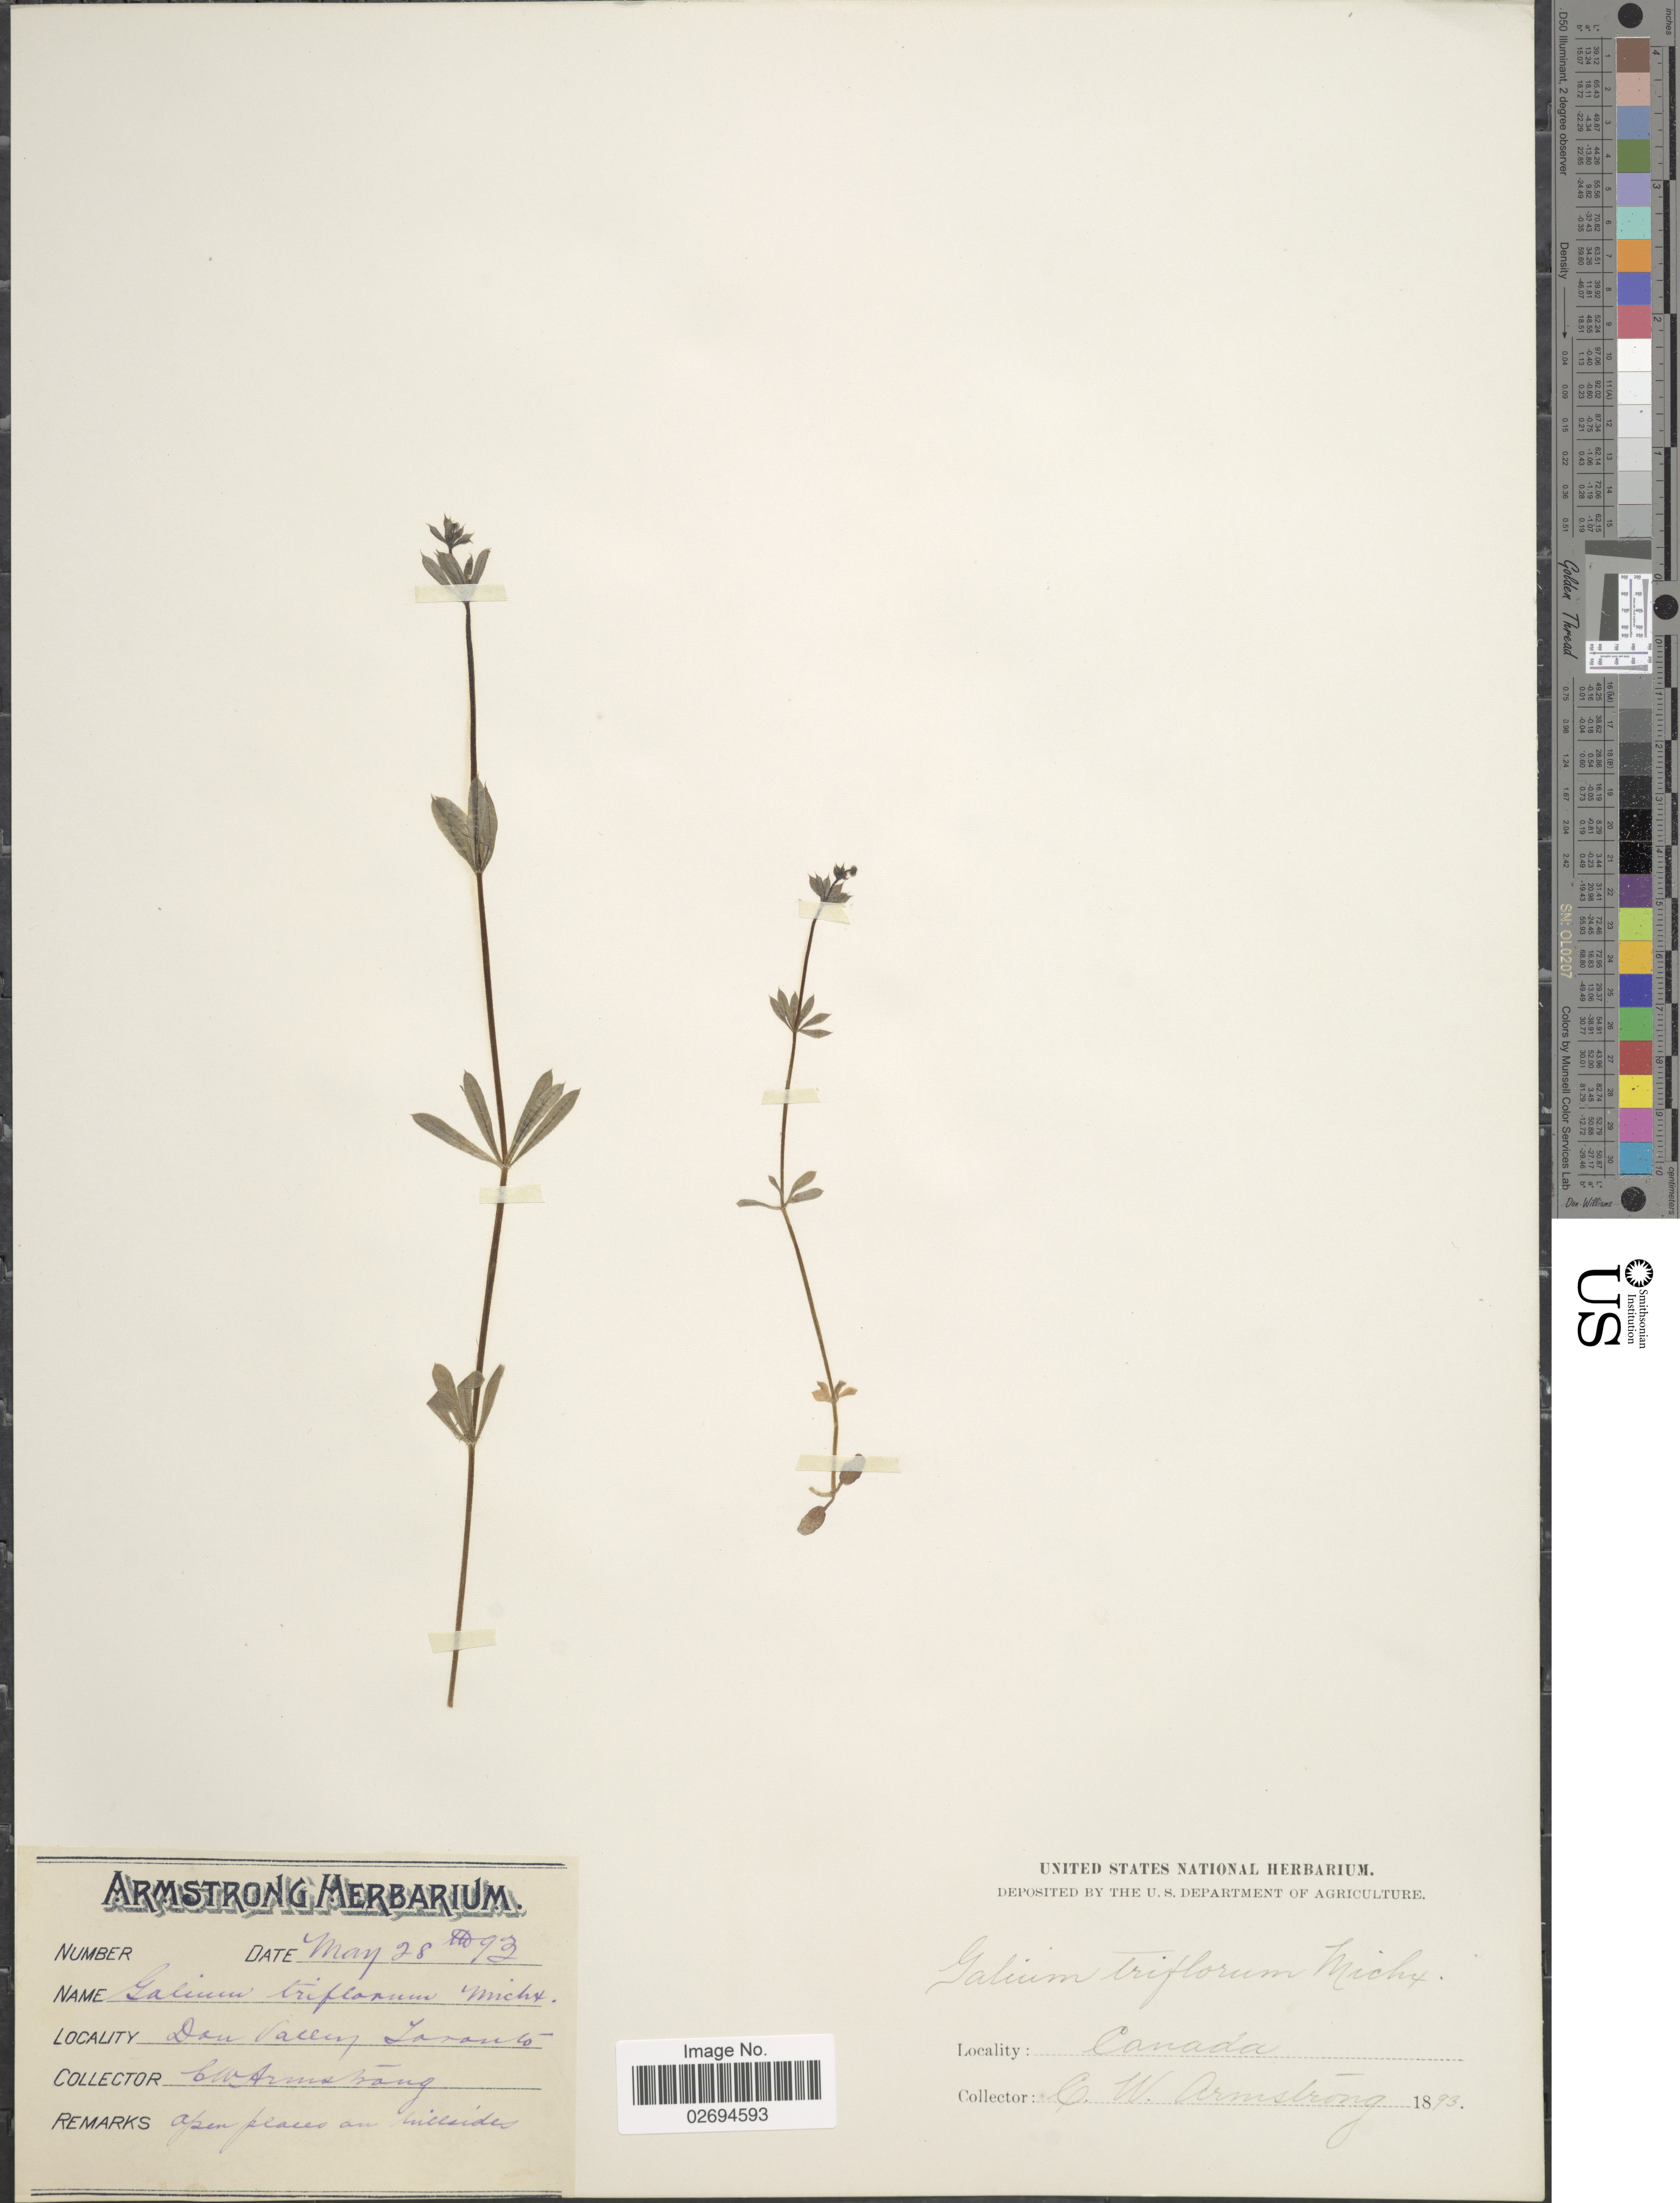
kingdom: Plantae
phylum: Tracheophyta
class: Magnoliopsida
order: Gentianales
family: Rubiaceae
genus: Galium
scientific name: Galium triflorum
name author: Michx.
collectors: C. W. Armstrong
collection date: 1893-05-28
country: Canada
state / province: Ontario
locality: Dan Valley Toronto